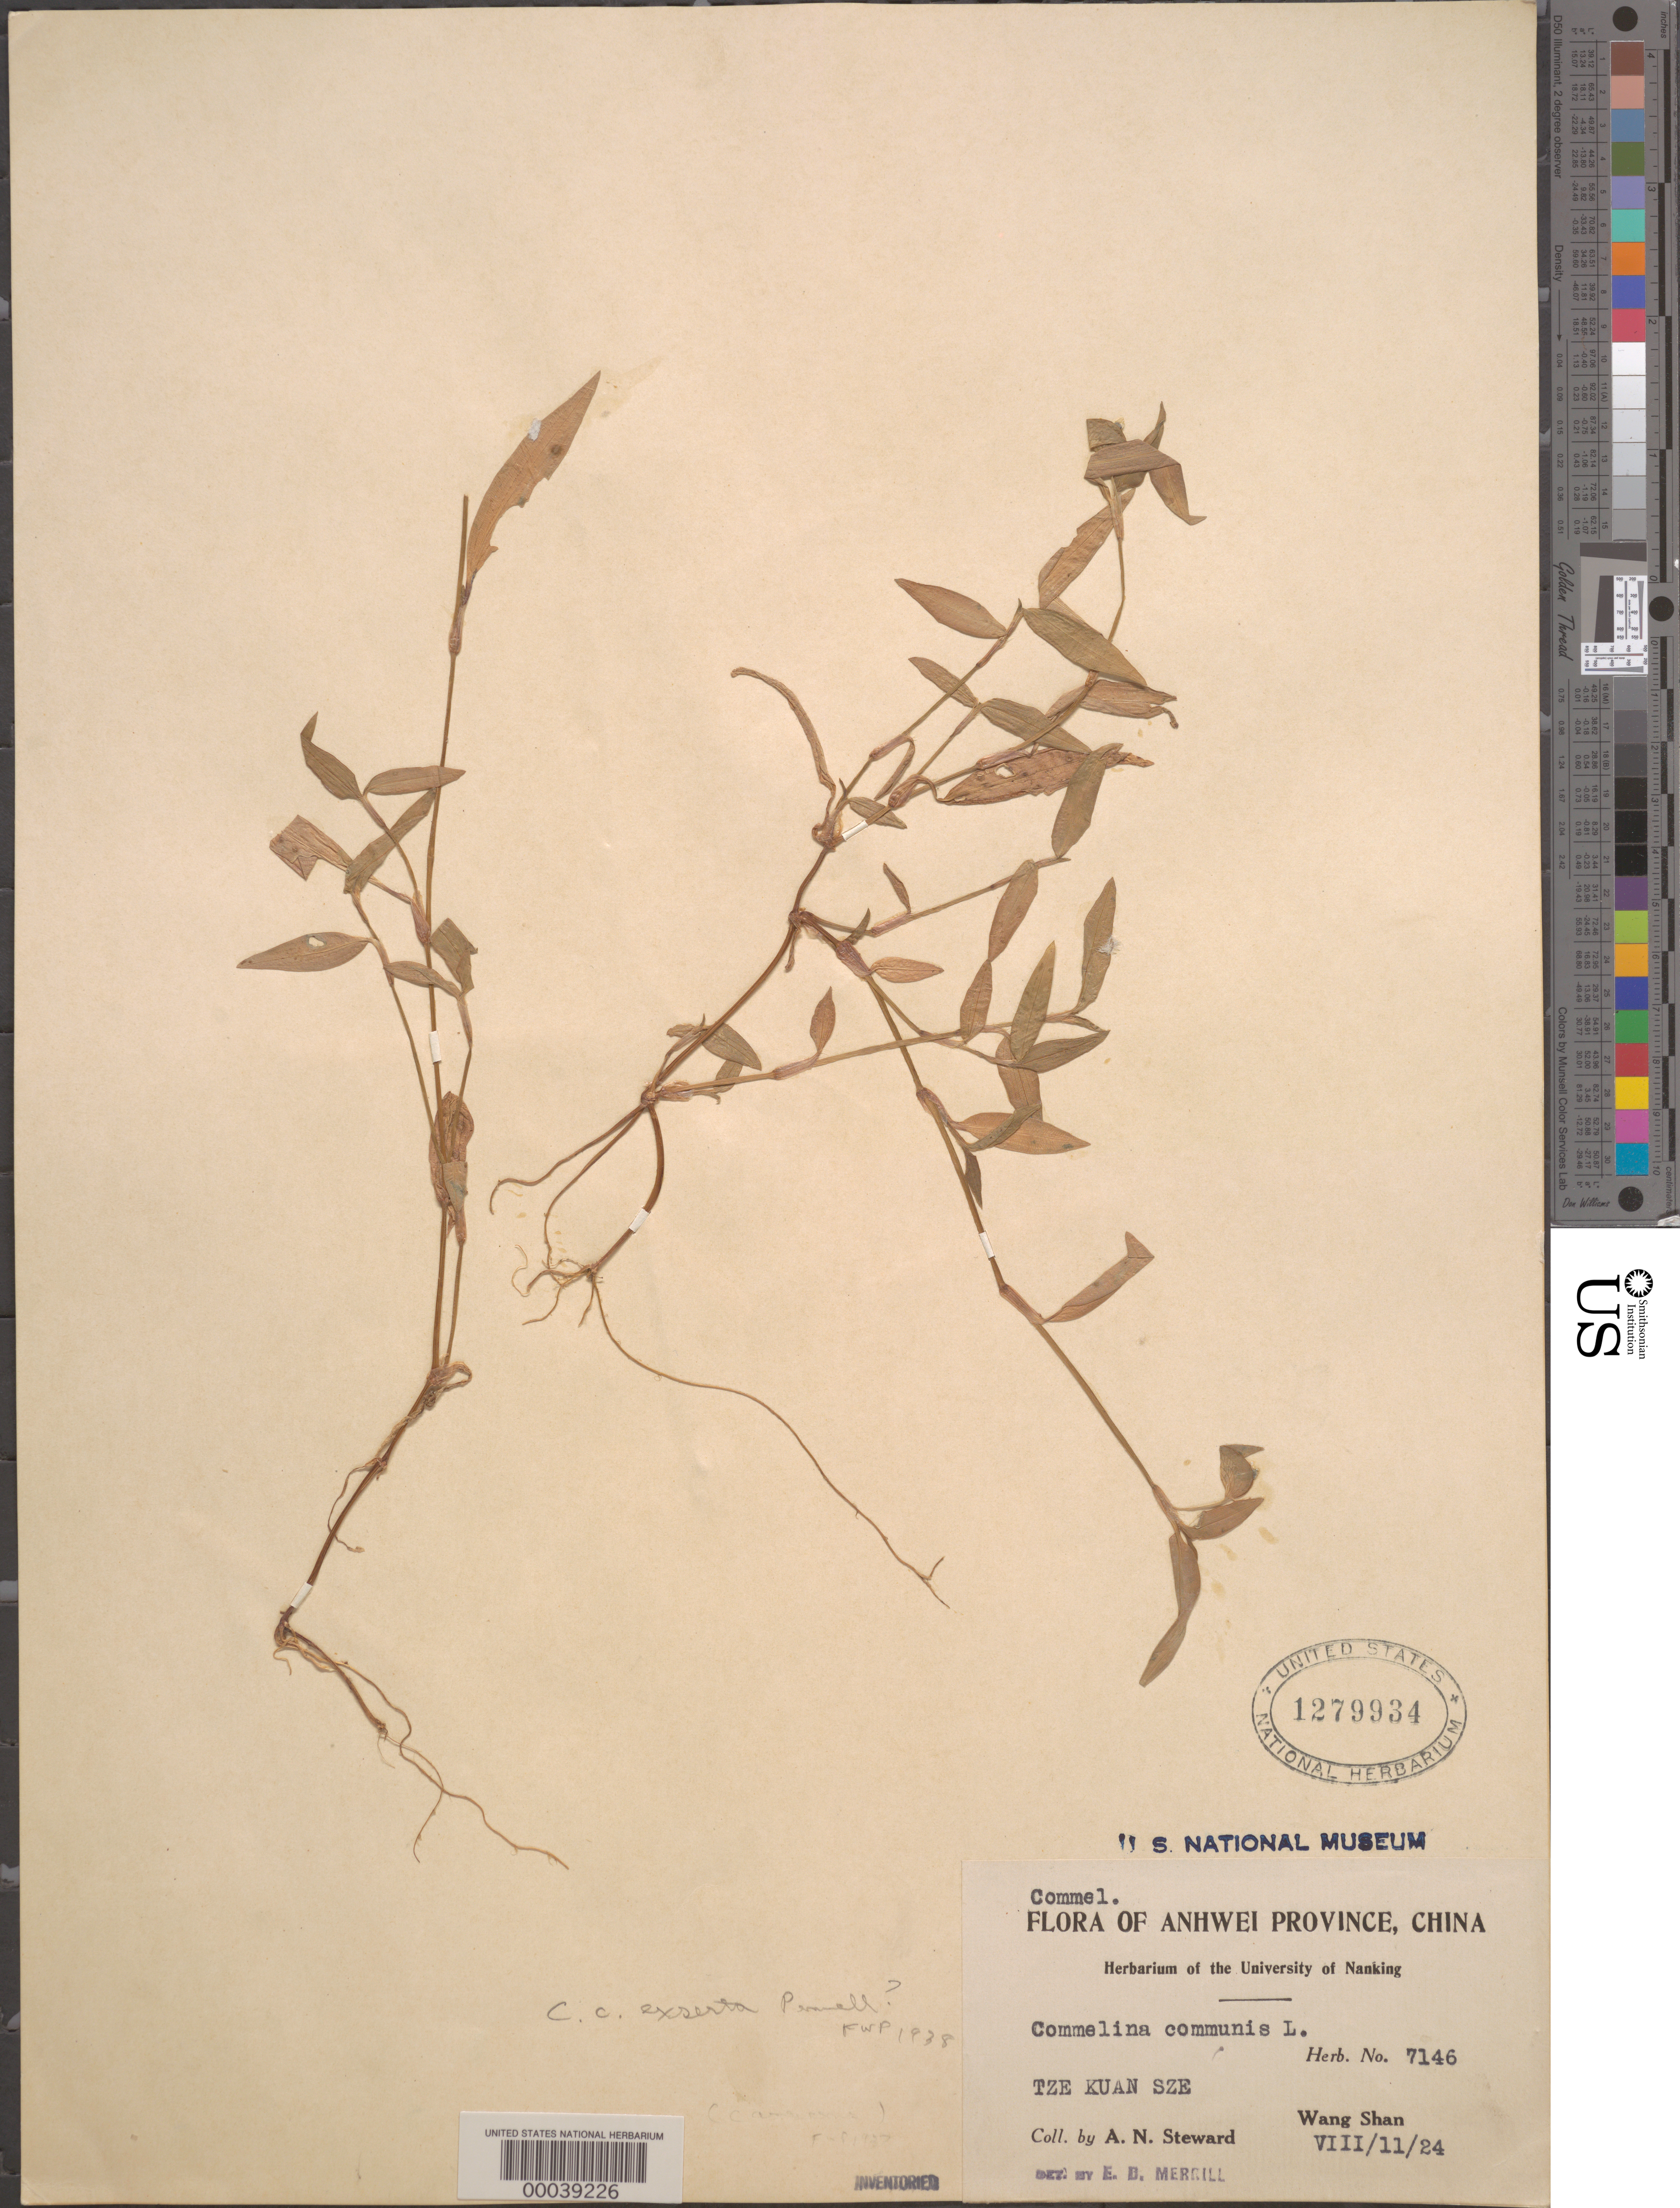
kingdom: Plantae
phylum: Tracheophyta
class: Liliopsida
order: Commelinales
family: Commelinaceae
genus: Commelina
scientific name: Commelina communis var. exserta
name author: (Pennell) F.G. Bernard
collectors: A. N. Steward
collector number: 7146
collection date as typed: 11 Aug 1924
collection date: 1924-08-11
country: China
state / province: Anhui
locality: Tze kuan sze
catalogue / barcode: US 1279934